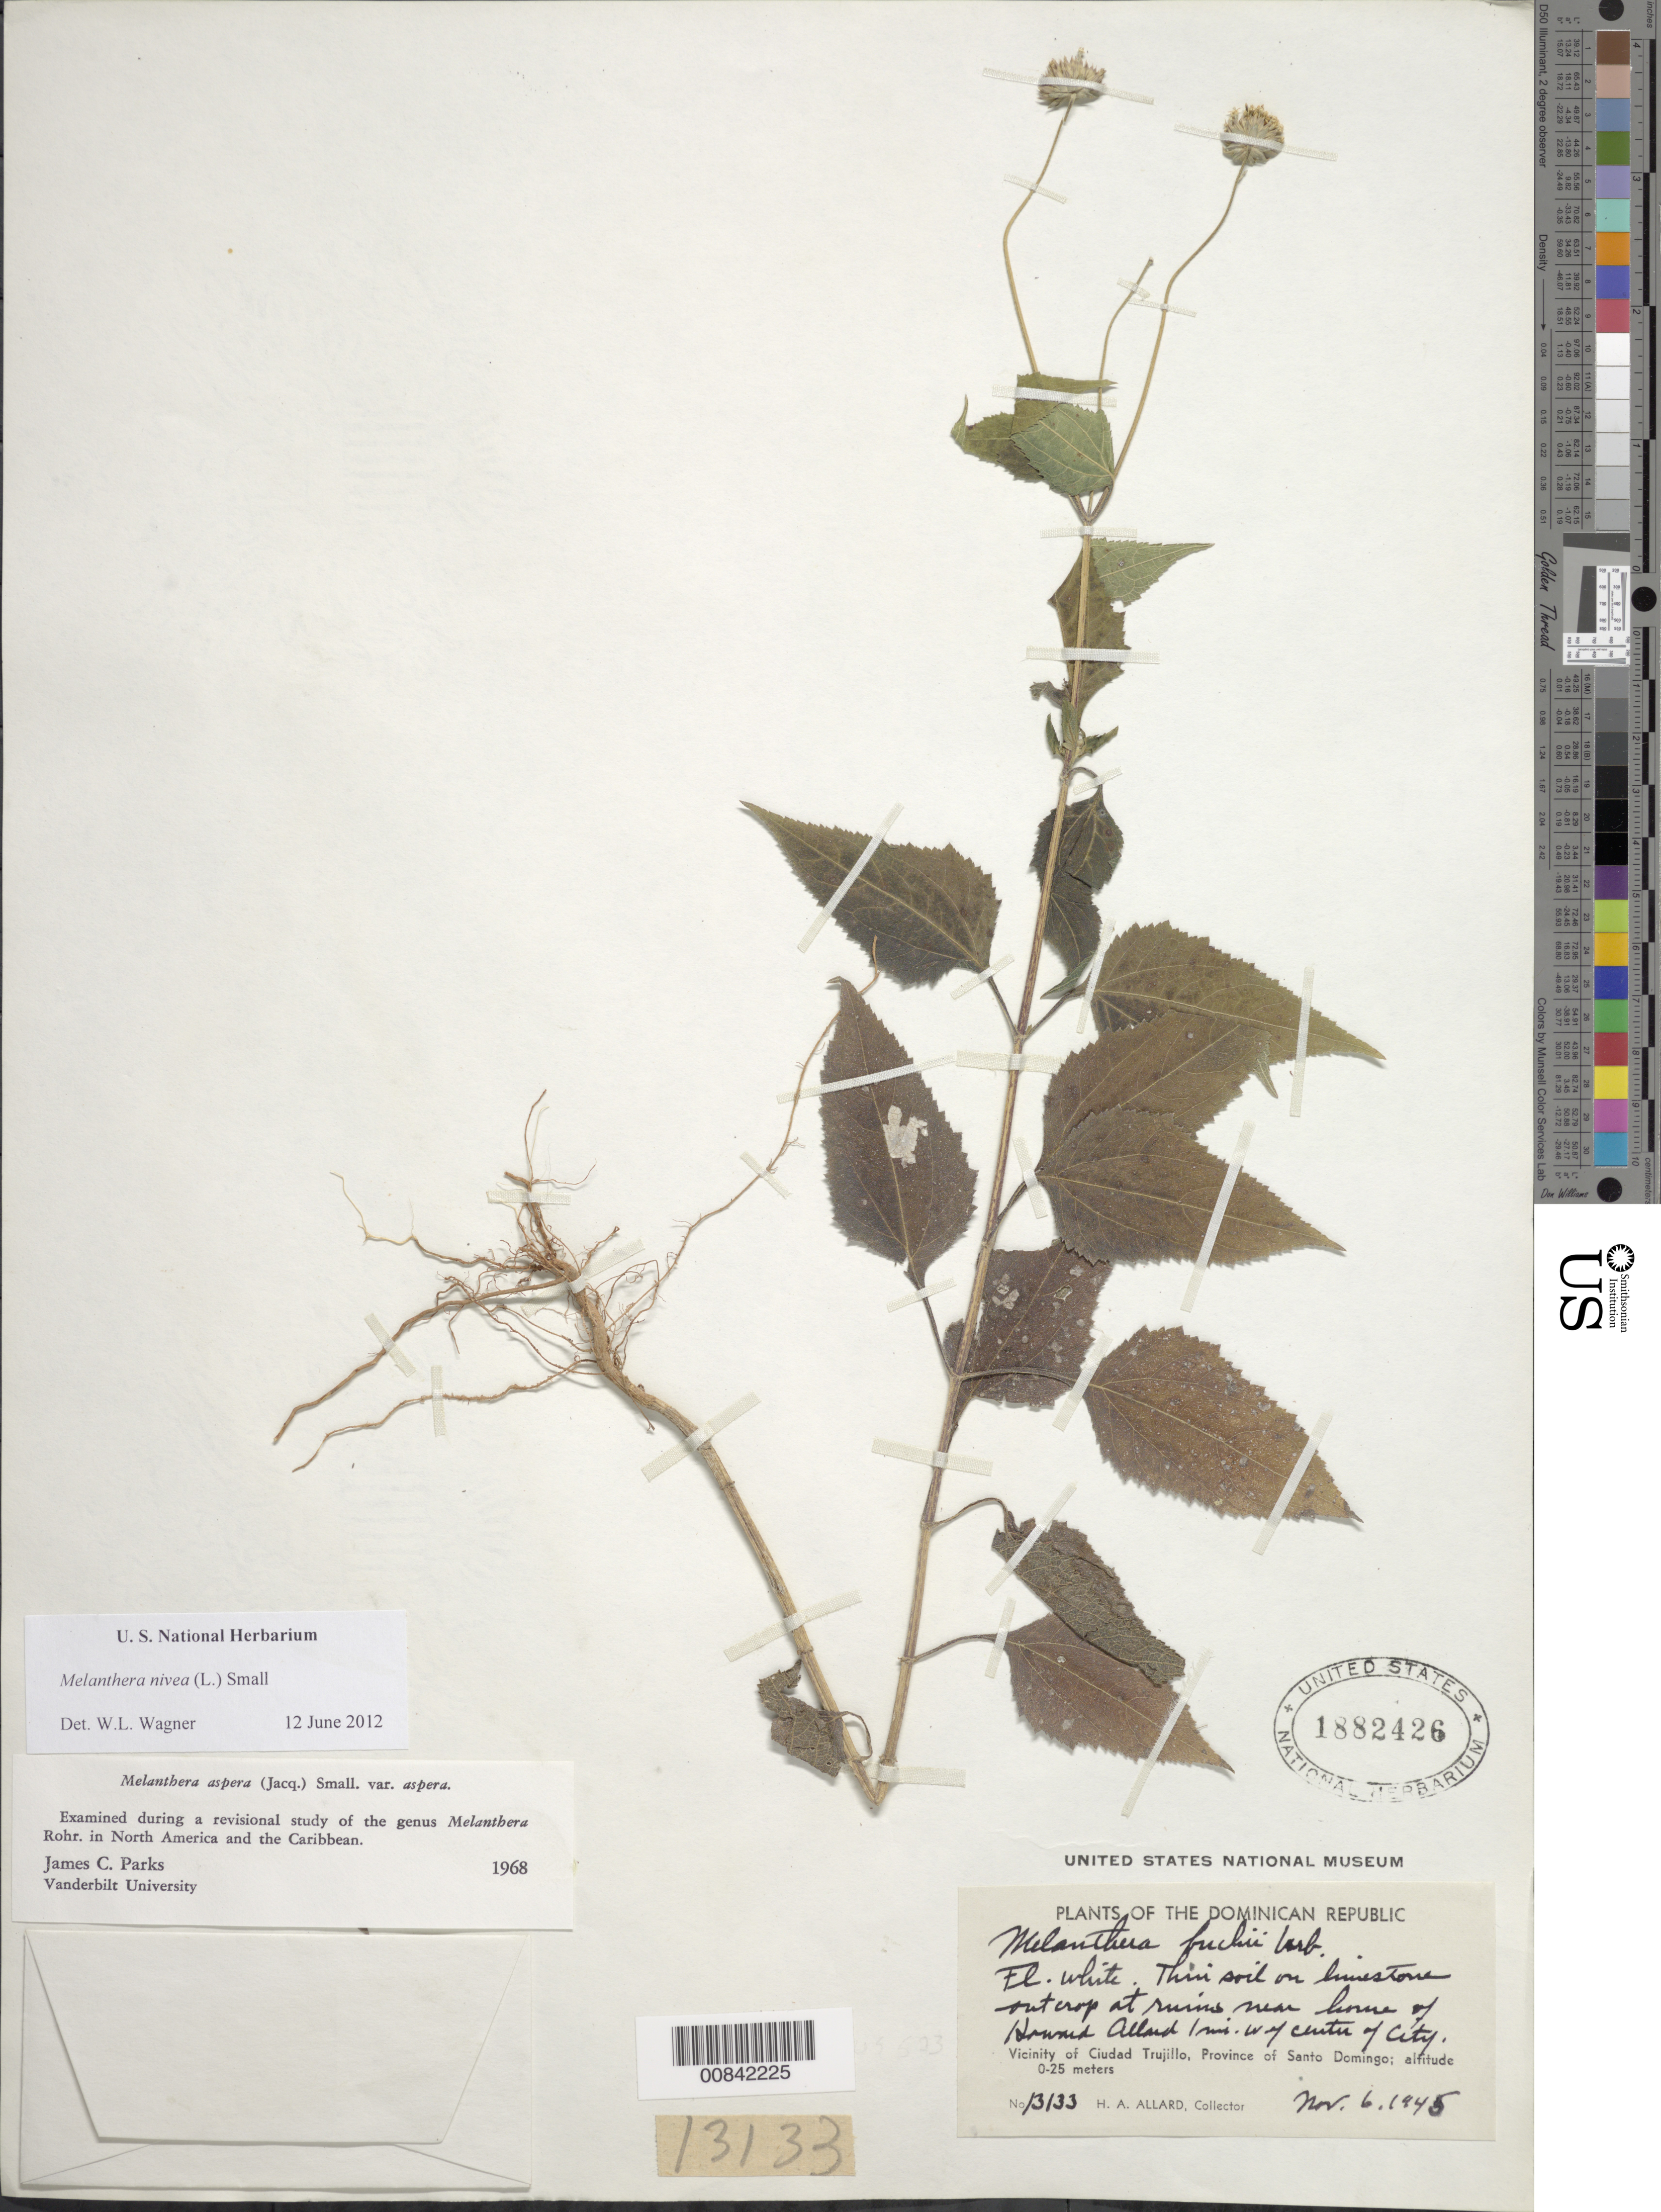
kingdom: Plantae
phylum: Tracheophyta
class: Magnoliopsida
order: Asterales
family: Asteraceae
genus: Melanthera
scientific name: Melanthera nivea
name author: (L.) Small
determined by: Parks, J. C.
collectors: H. A. Allard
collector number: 13133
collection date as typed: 06 Nov 1945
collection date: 1945-11-06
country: Dominican Republic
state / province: Distrito Nacional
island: Hispaniola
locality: Vicinity of Santo Domingo City, ruins near house of Howard Allard, 1 mi W of center of city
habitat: Thin soil on limestone outcrop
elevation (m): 0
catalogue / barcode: US 1882426